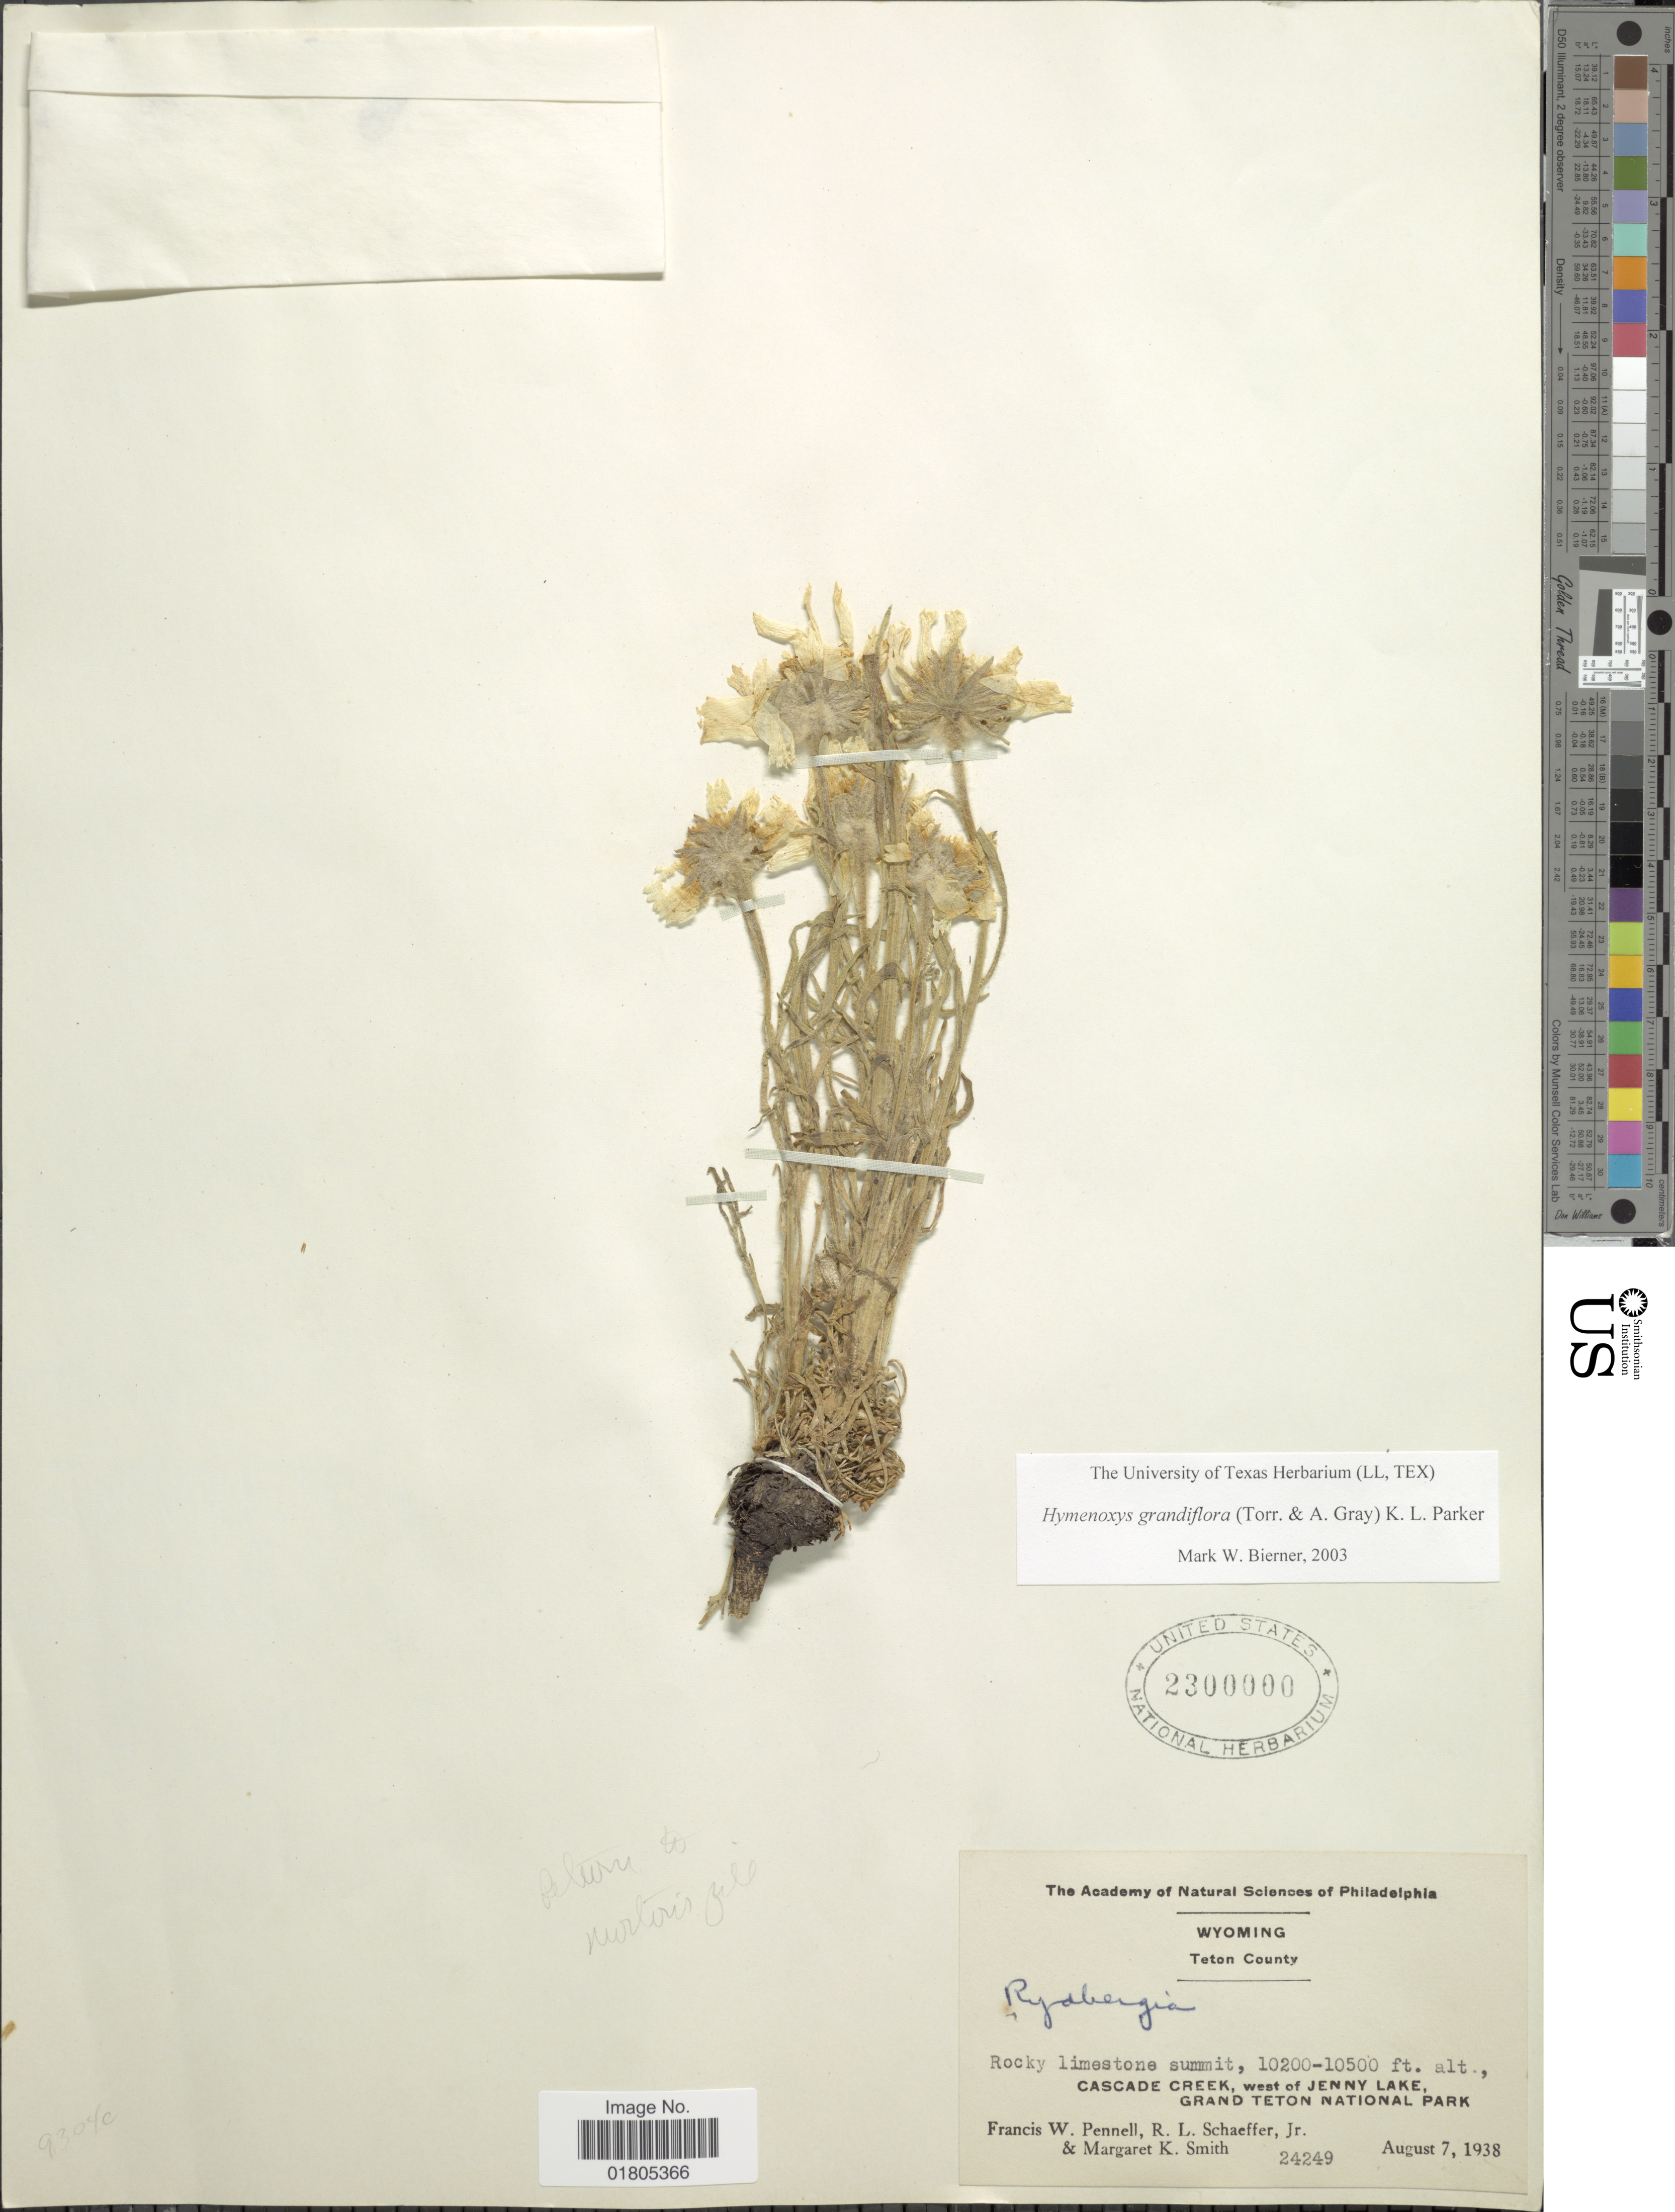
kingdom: Plantae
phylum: Tracheophyta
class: Magnoliopsida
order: Asterales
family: Asteraceae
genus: Actinea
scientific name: Actinea grandiflora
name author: (Torr. & A. Gray) Kuntze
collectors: F. W. Pennell, R. L. Schaeffer Jr. & M. Smith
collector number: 24249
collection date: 1938-08-07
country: United States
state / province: Wyoming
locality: Teton County. Rocky limestone summit. Cascade Creek, west of Jenny Lake, Grand Teton National Park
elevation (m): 3109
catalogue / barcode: US 2300000